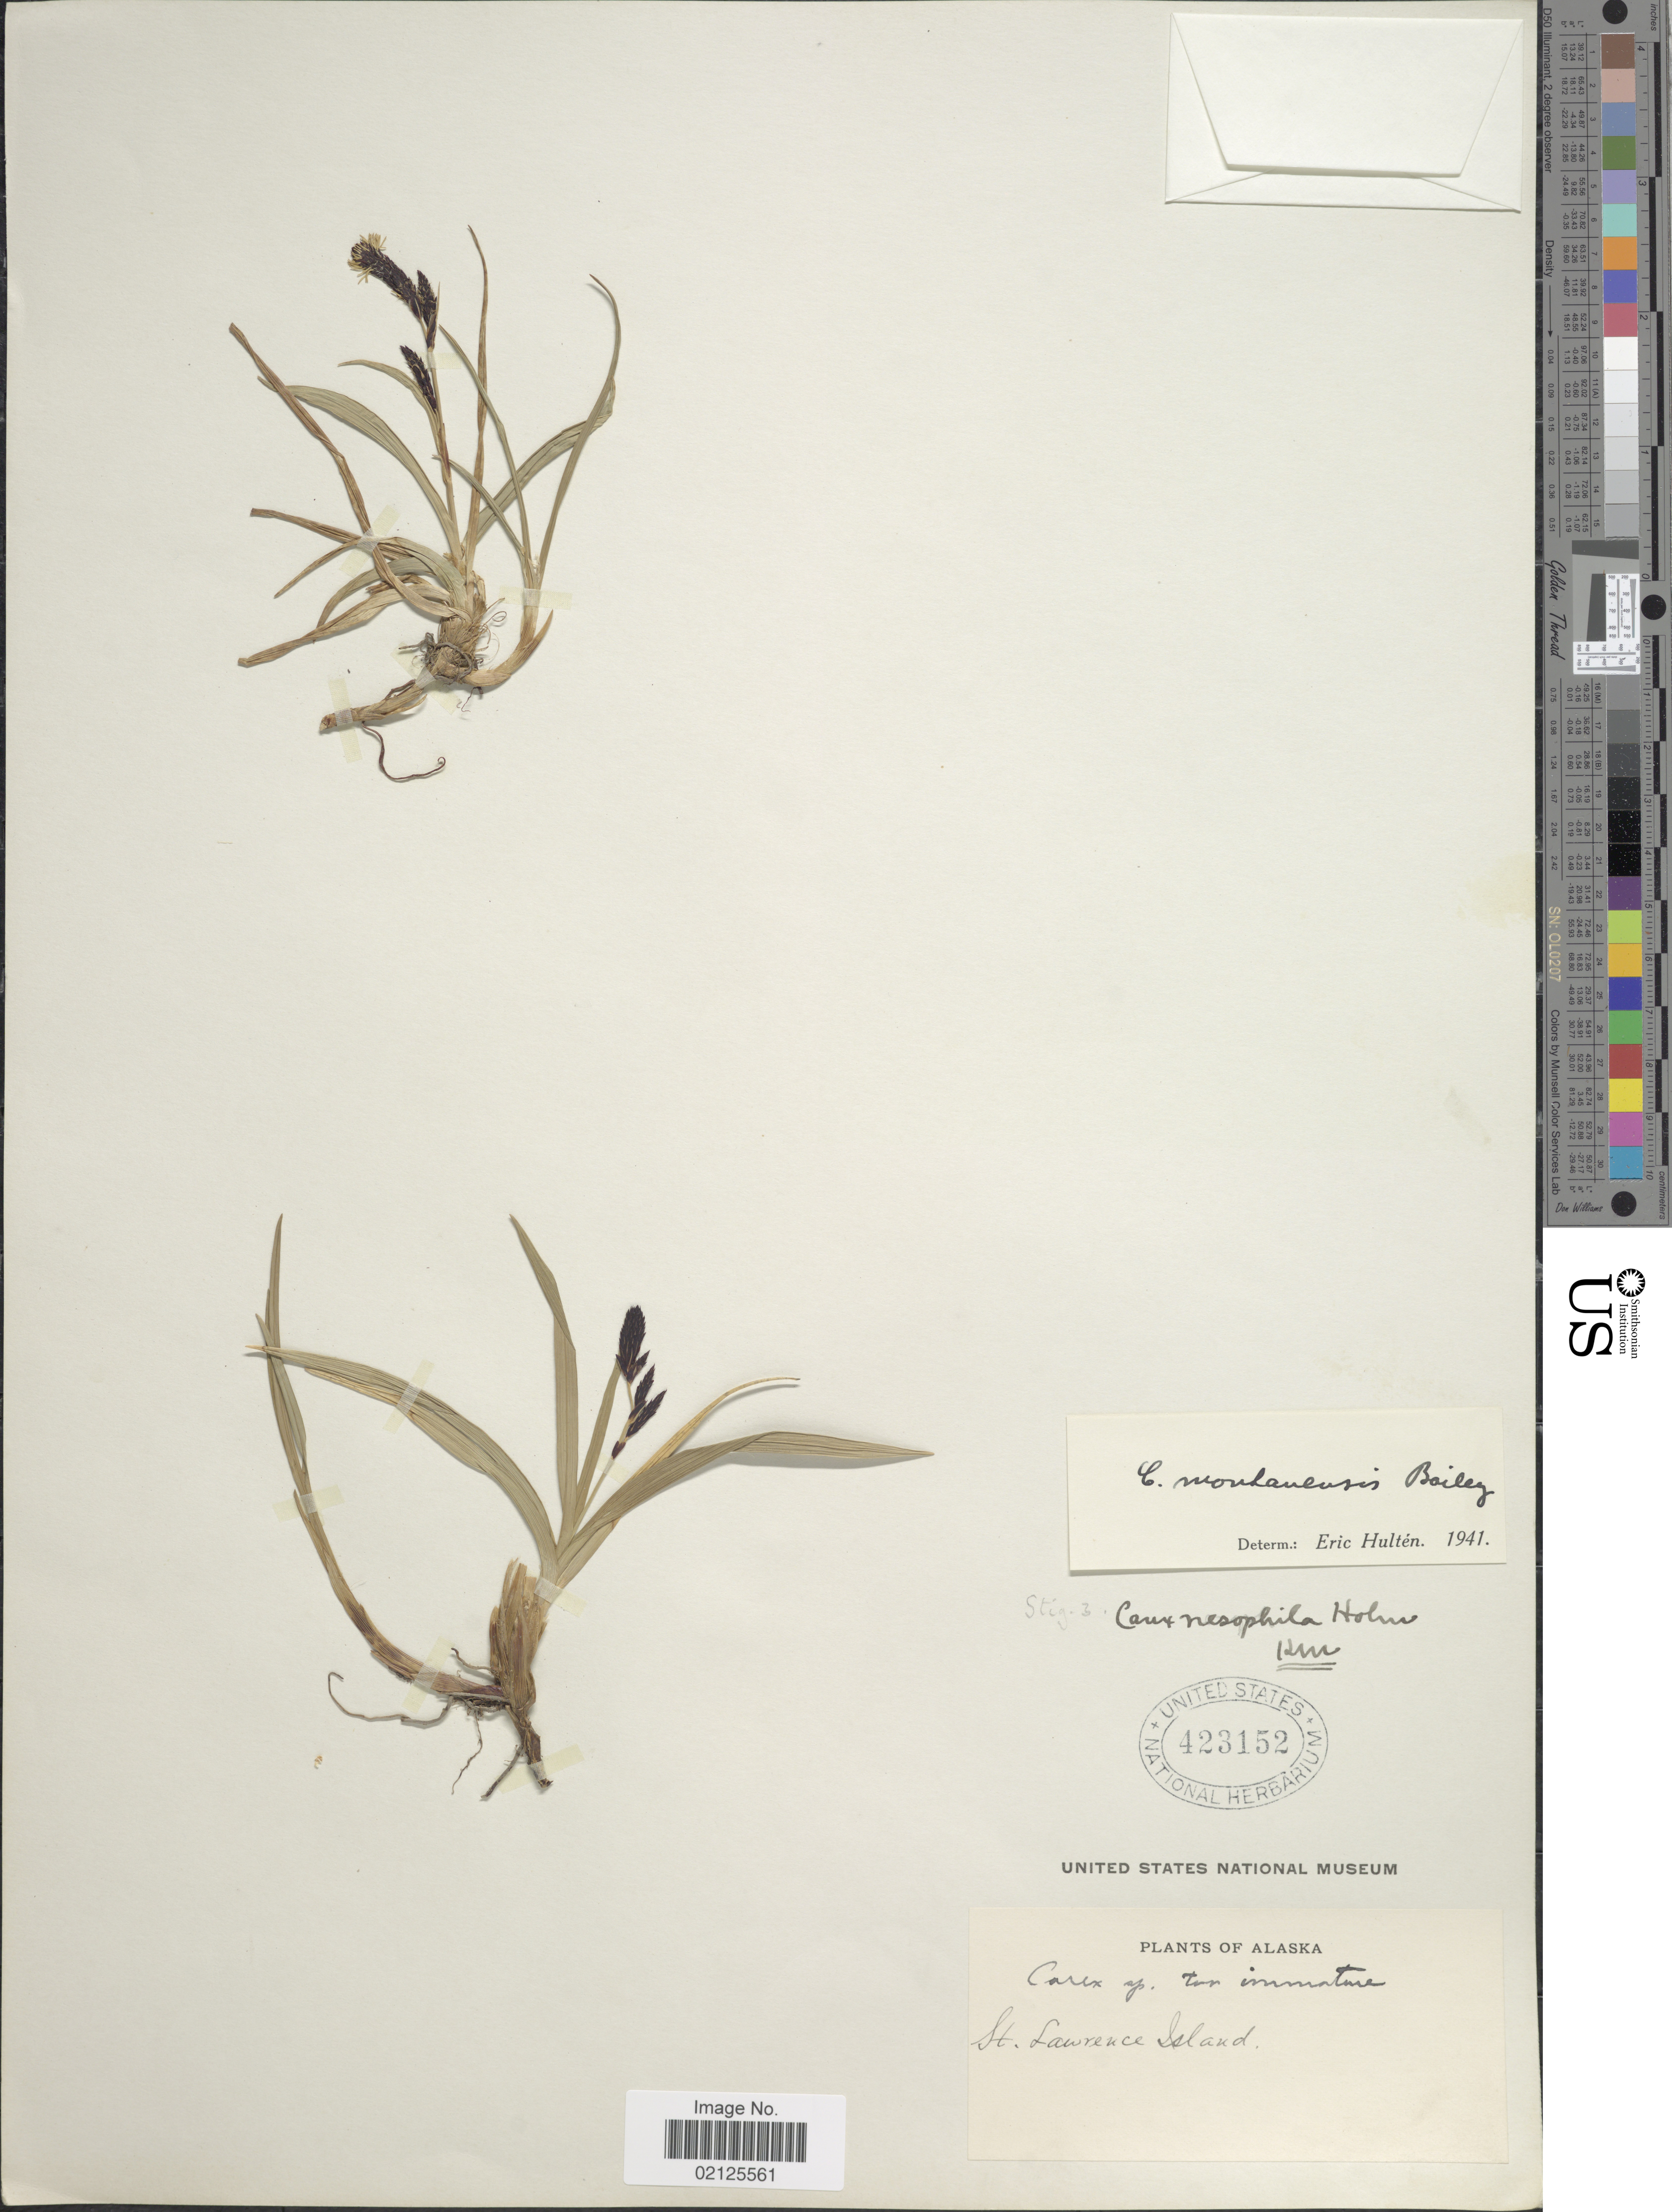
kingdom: Plantae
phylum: Tracheophyta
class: Liliopsida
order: Poales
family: Cyperaceae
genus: Carex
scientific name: Carex podocarpa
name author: R. Br.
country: United States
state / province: Alaska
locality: St Lawrence Island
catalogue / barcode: US 423152